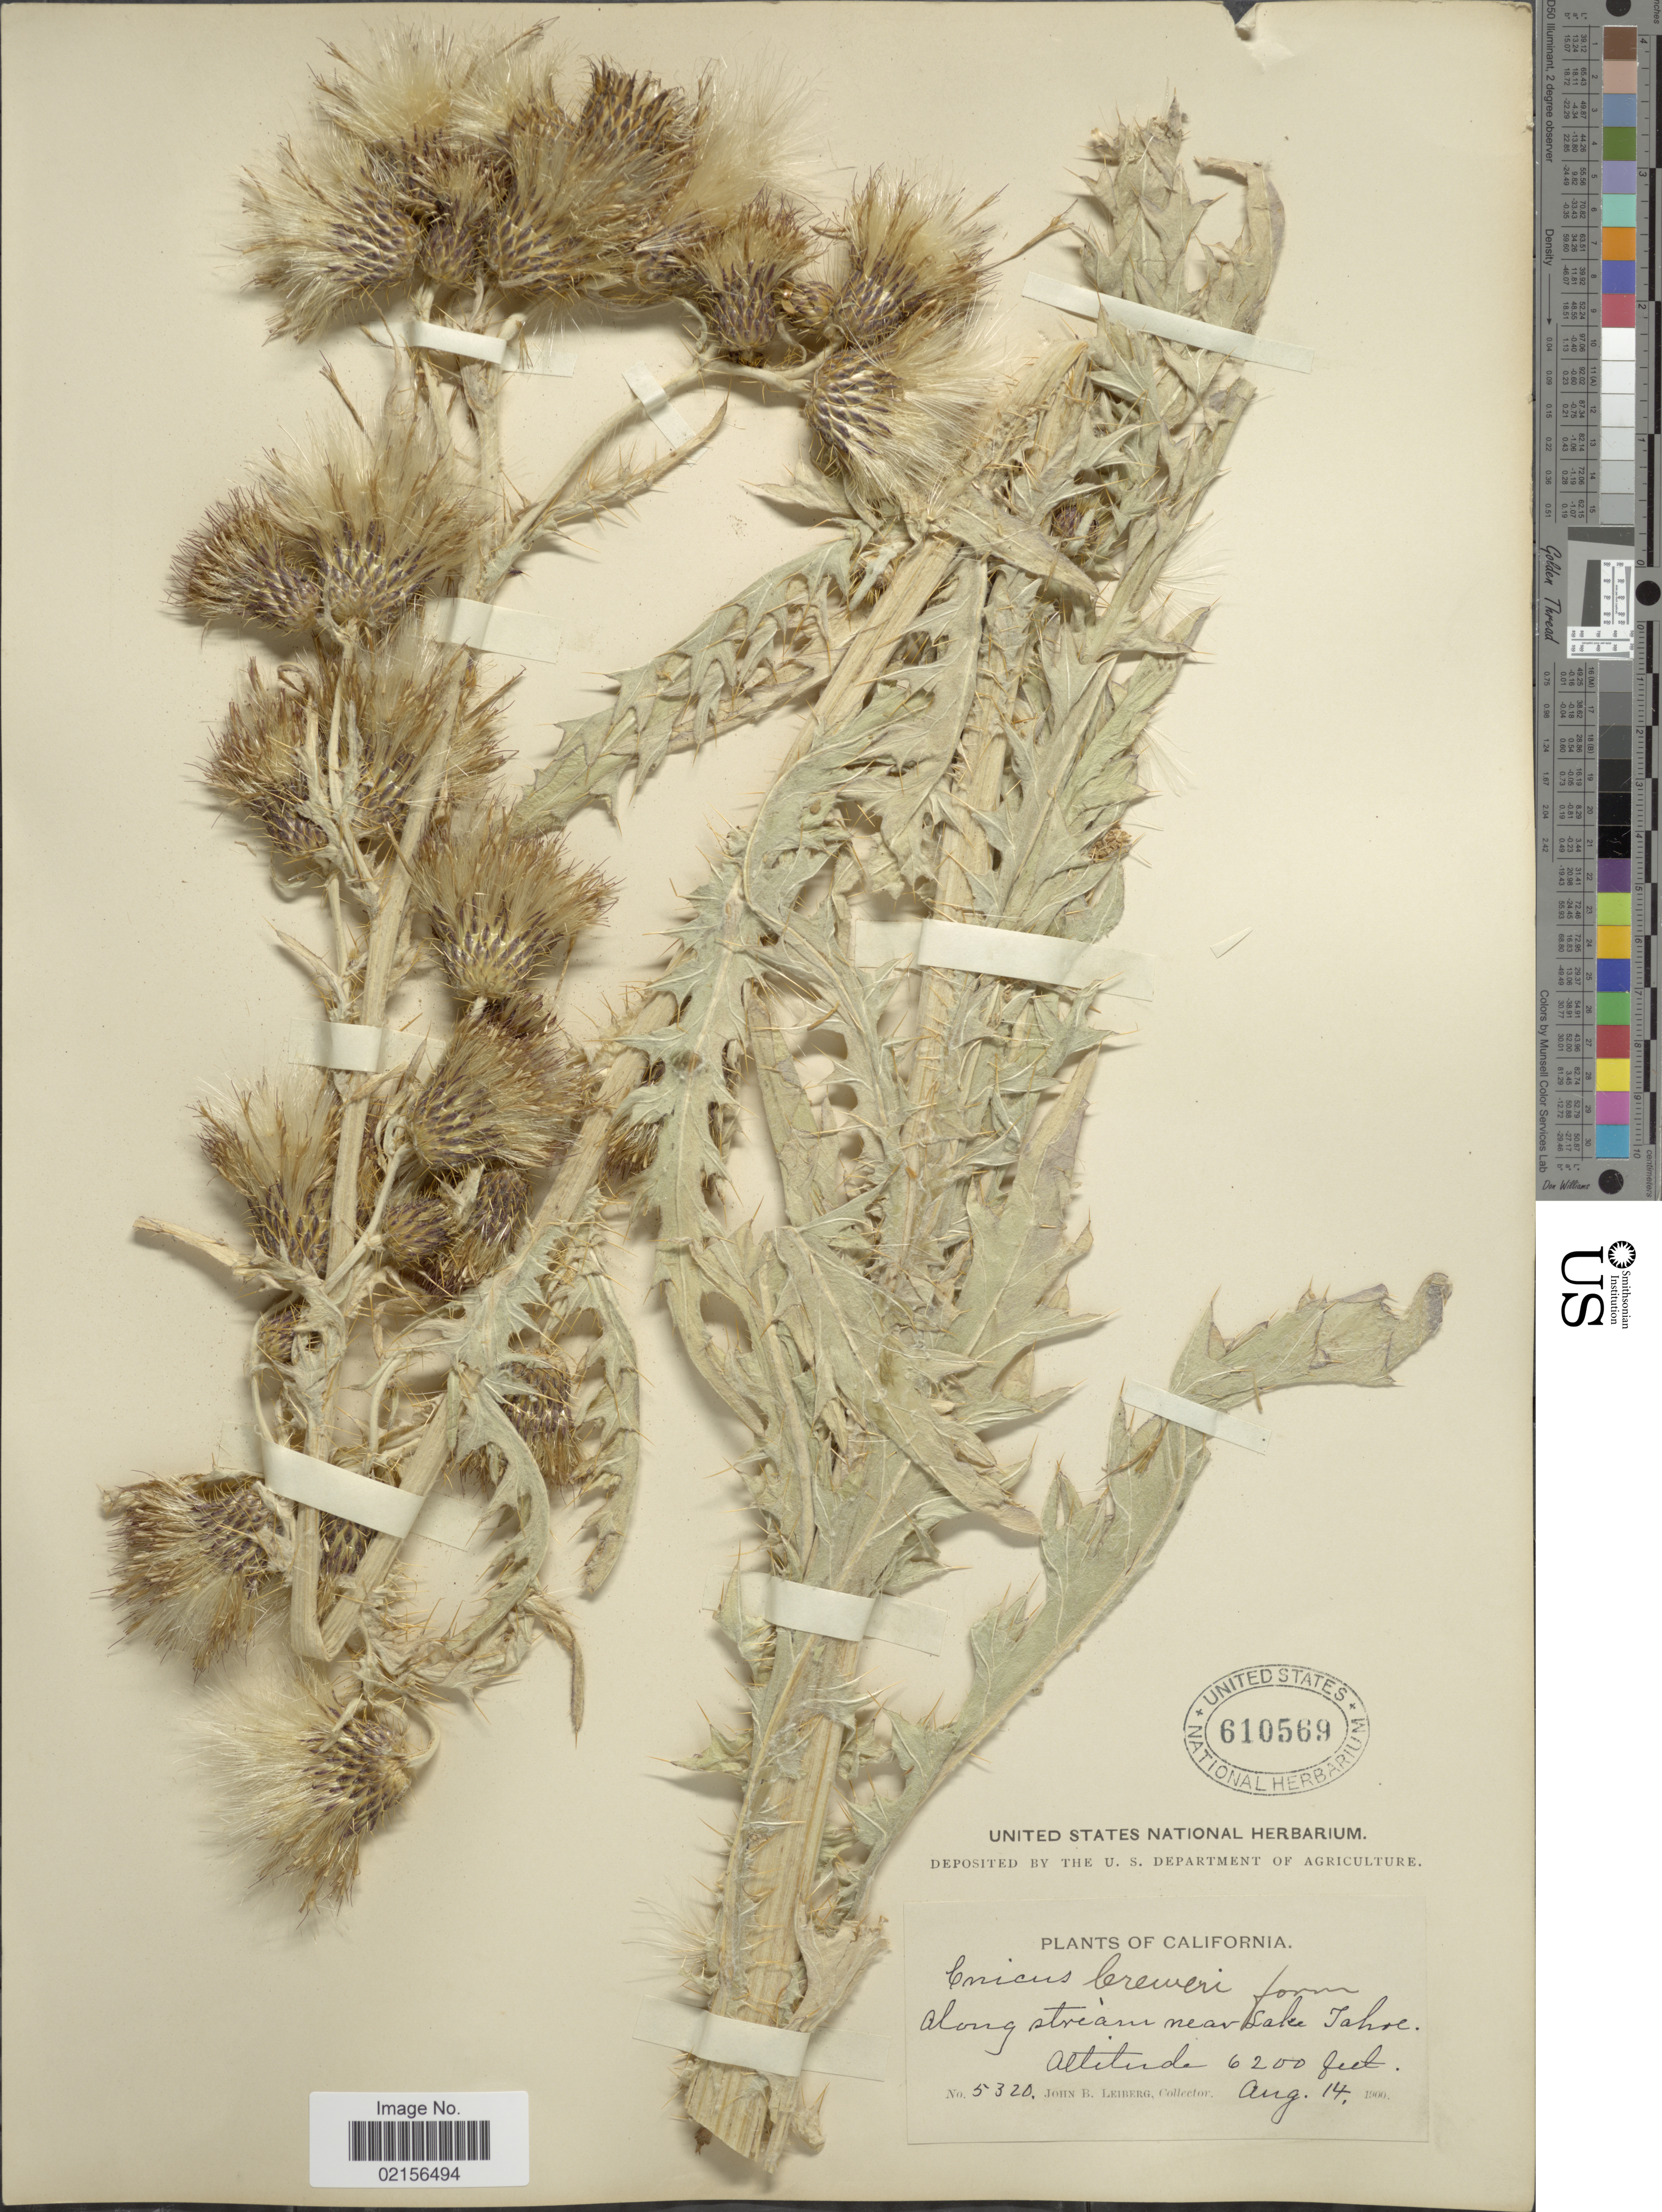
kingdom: Plantae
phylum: Tracheophyta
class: Magnoliopsida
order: Asterales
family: Asteraceae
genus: Cirsium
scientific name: Cirsium douglasii var. breweri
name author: (A. Gray) D.J. Keil & C.E. Turner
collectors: J. B. Leiberg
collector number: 5320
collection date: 1900-08-14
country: United States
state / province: California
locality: Along stream near Lake Tahoe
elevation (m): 1890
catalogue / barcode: US 610569